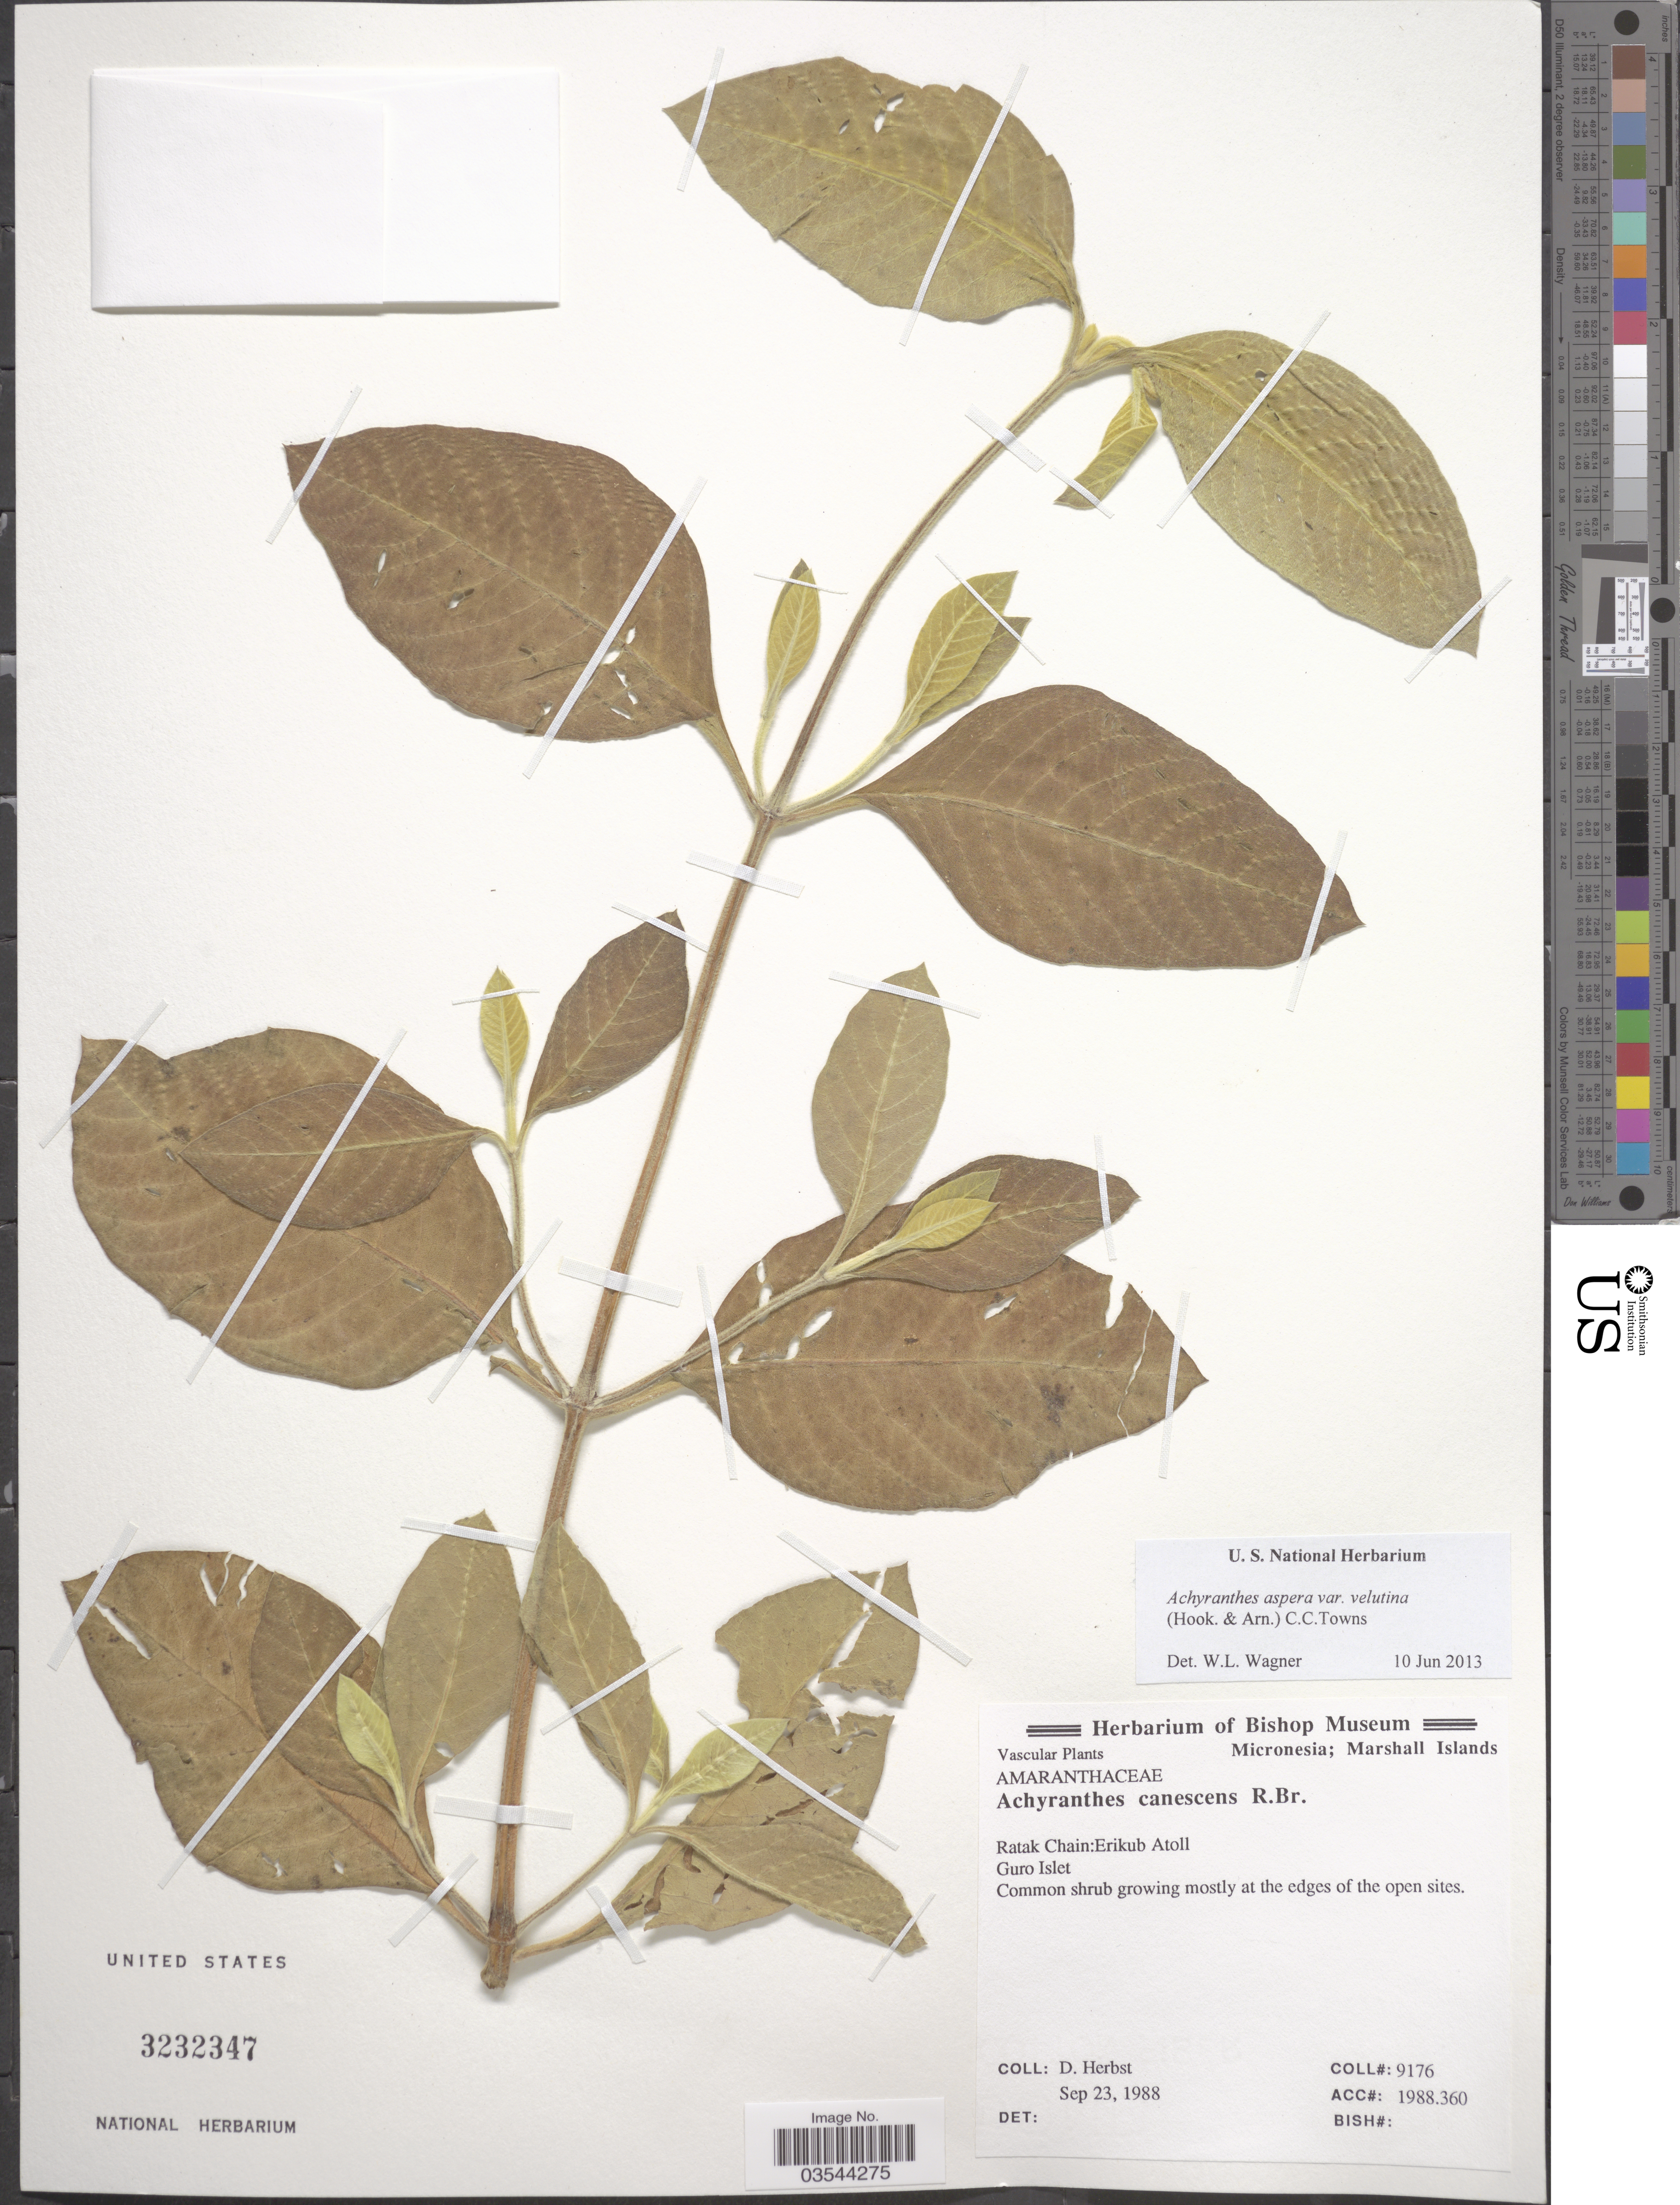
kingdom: Plantae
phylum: Tracheophyta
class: Magnoliopsida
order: Caryophyllales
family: Amaranthaceae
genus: Achyranthes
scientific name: Achyranthes aspera var. velutina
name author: (Hook. & Arn.) C. C. Towns.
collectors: D. Herbst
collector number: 9176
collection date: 1988-09-23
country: Marshall Islands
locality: Micronesia. Ratak Chain: Erikub Atoll. Guro Islet.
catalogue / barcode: US 3232347